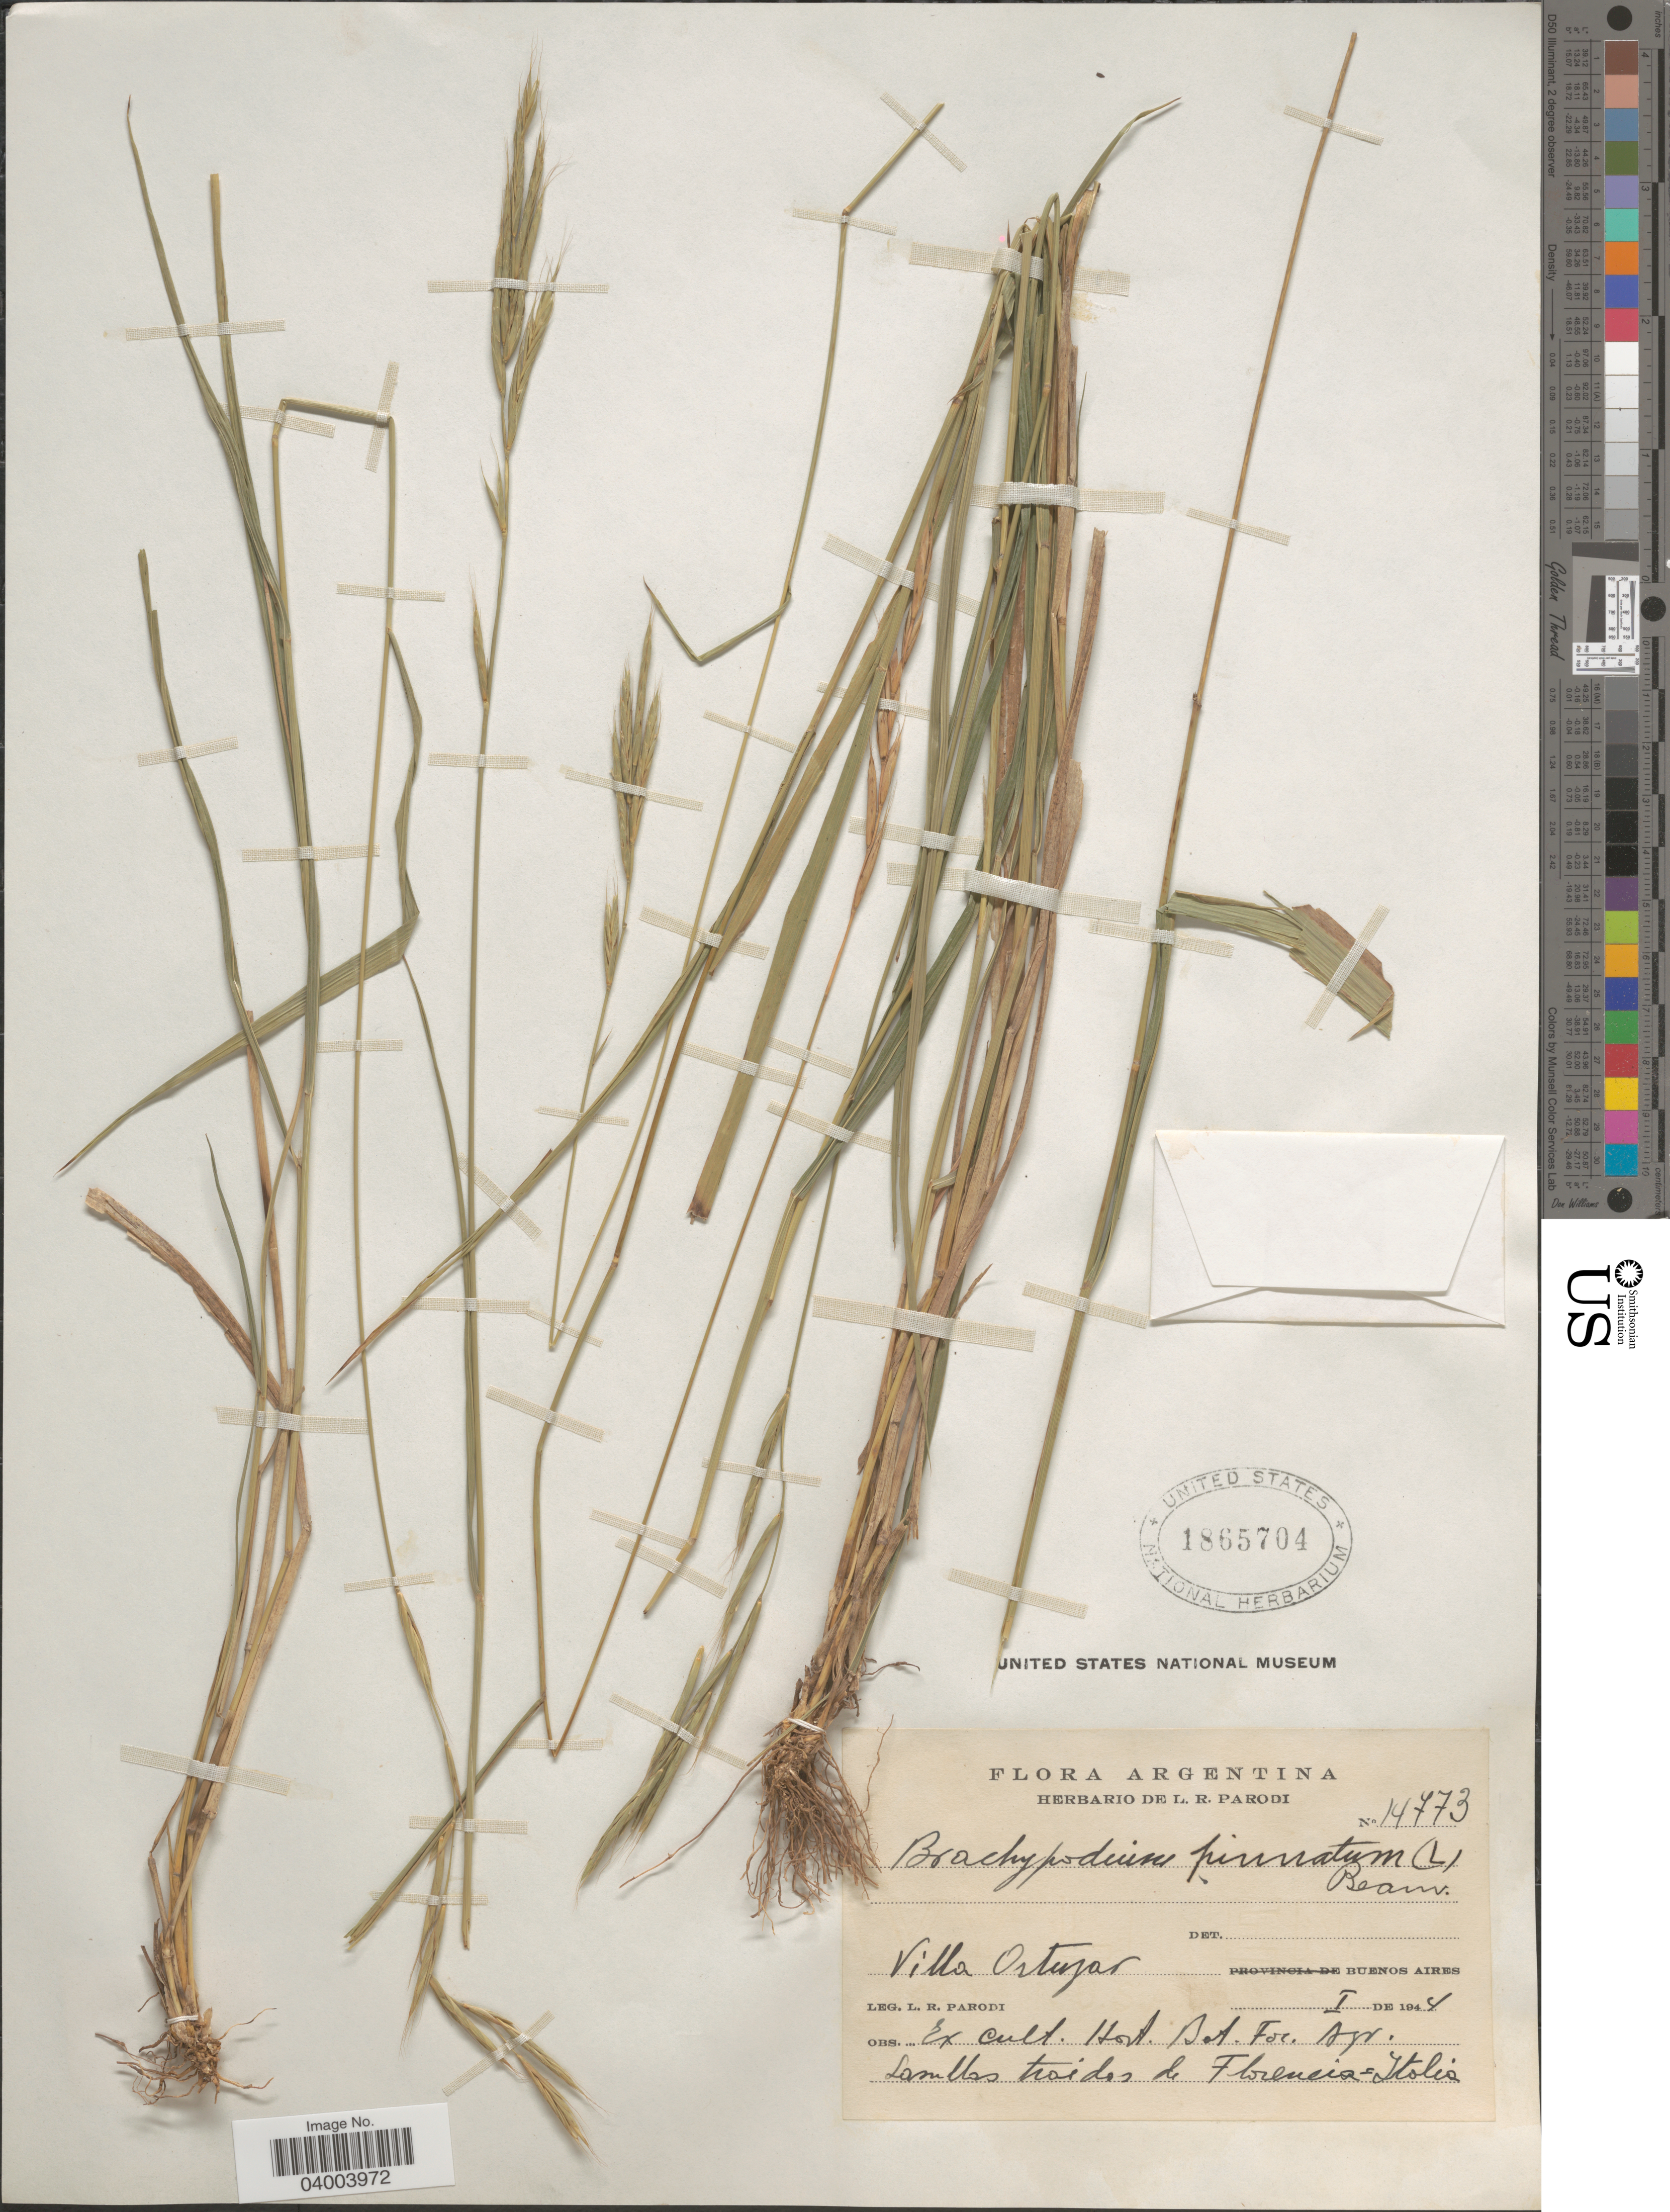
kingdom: Plantae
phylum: Tracheophyta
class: Liliopsida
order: Poales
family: Poaceae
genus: Brachypodium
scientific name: Brachypodium pinnatum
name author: (L.) P. Beauv.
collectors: L. R. Parodi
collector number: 14773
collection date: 1944-01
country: Argentina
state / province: Buenos Aires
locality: Villa Ortúzar.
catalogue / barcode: US 1865704